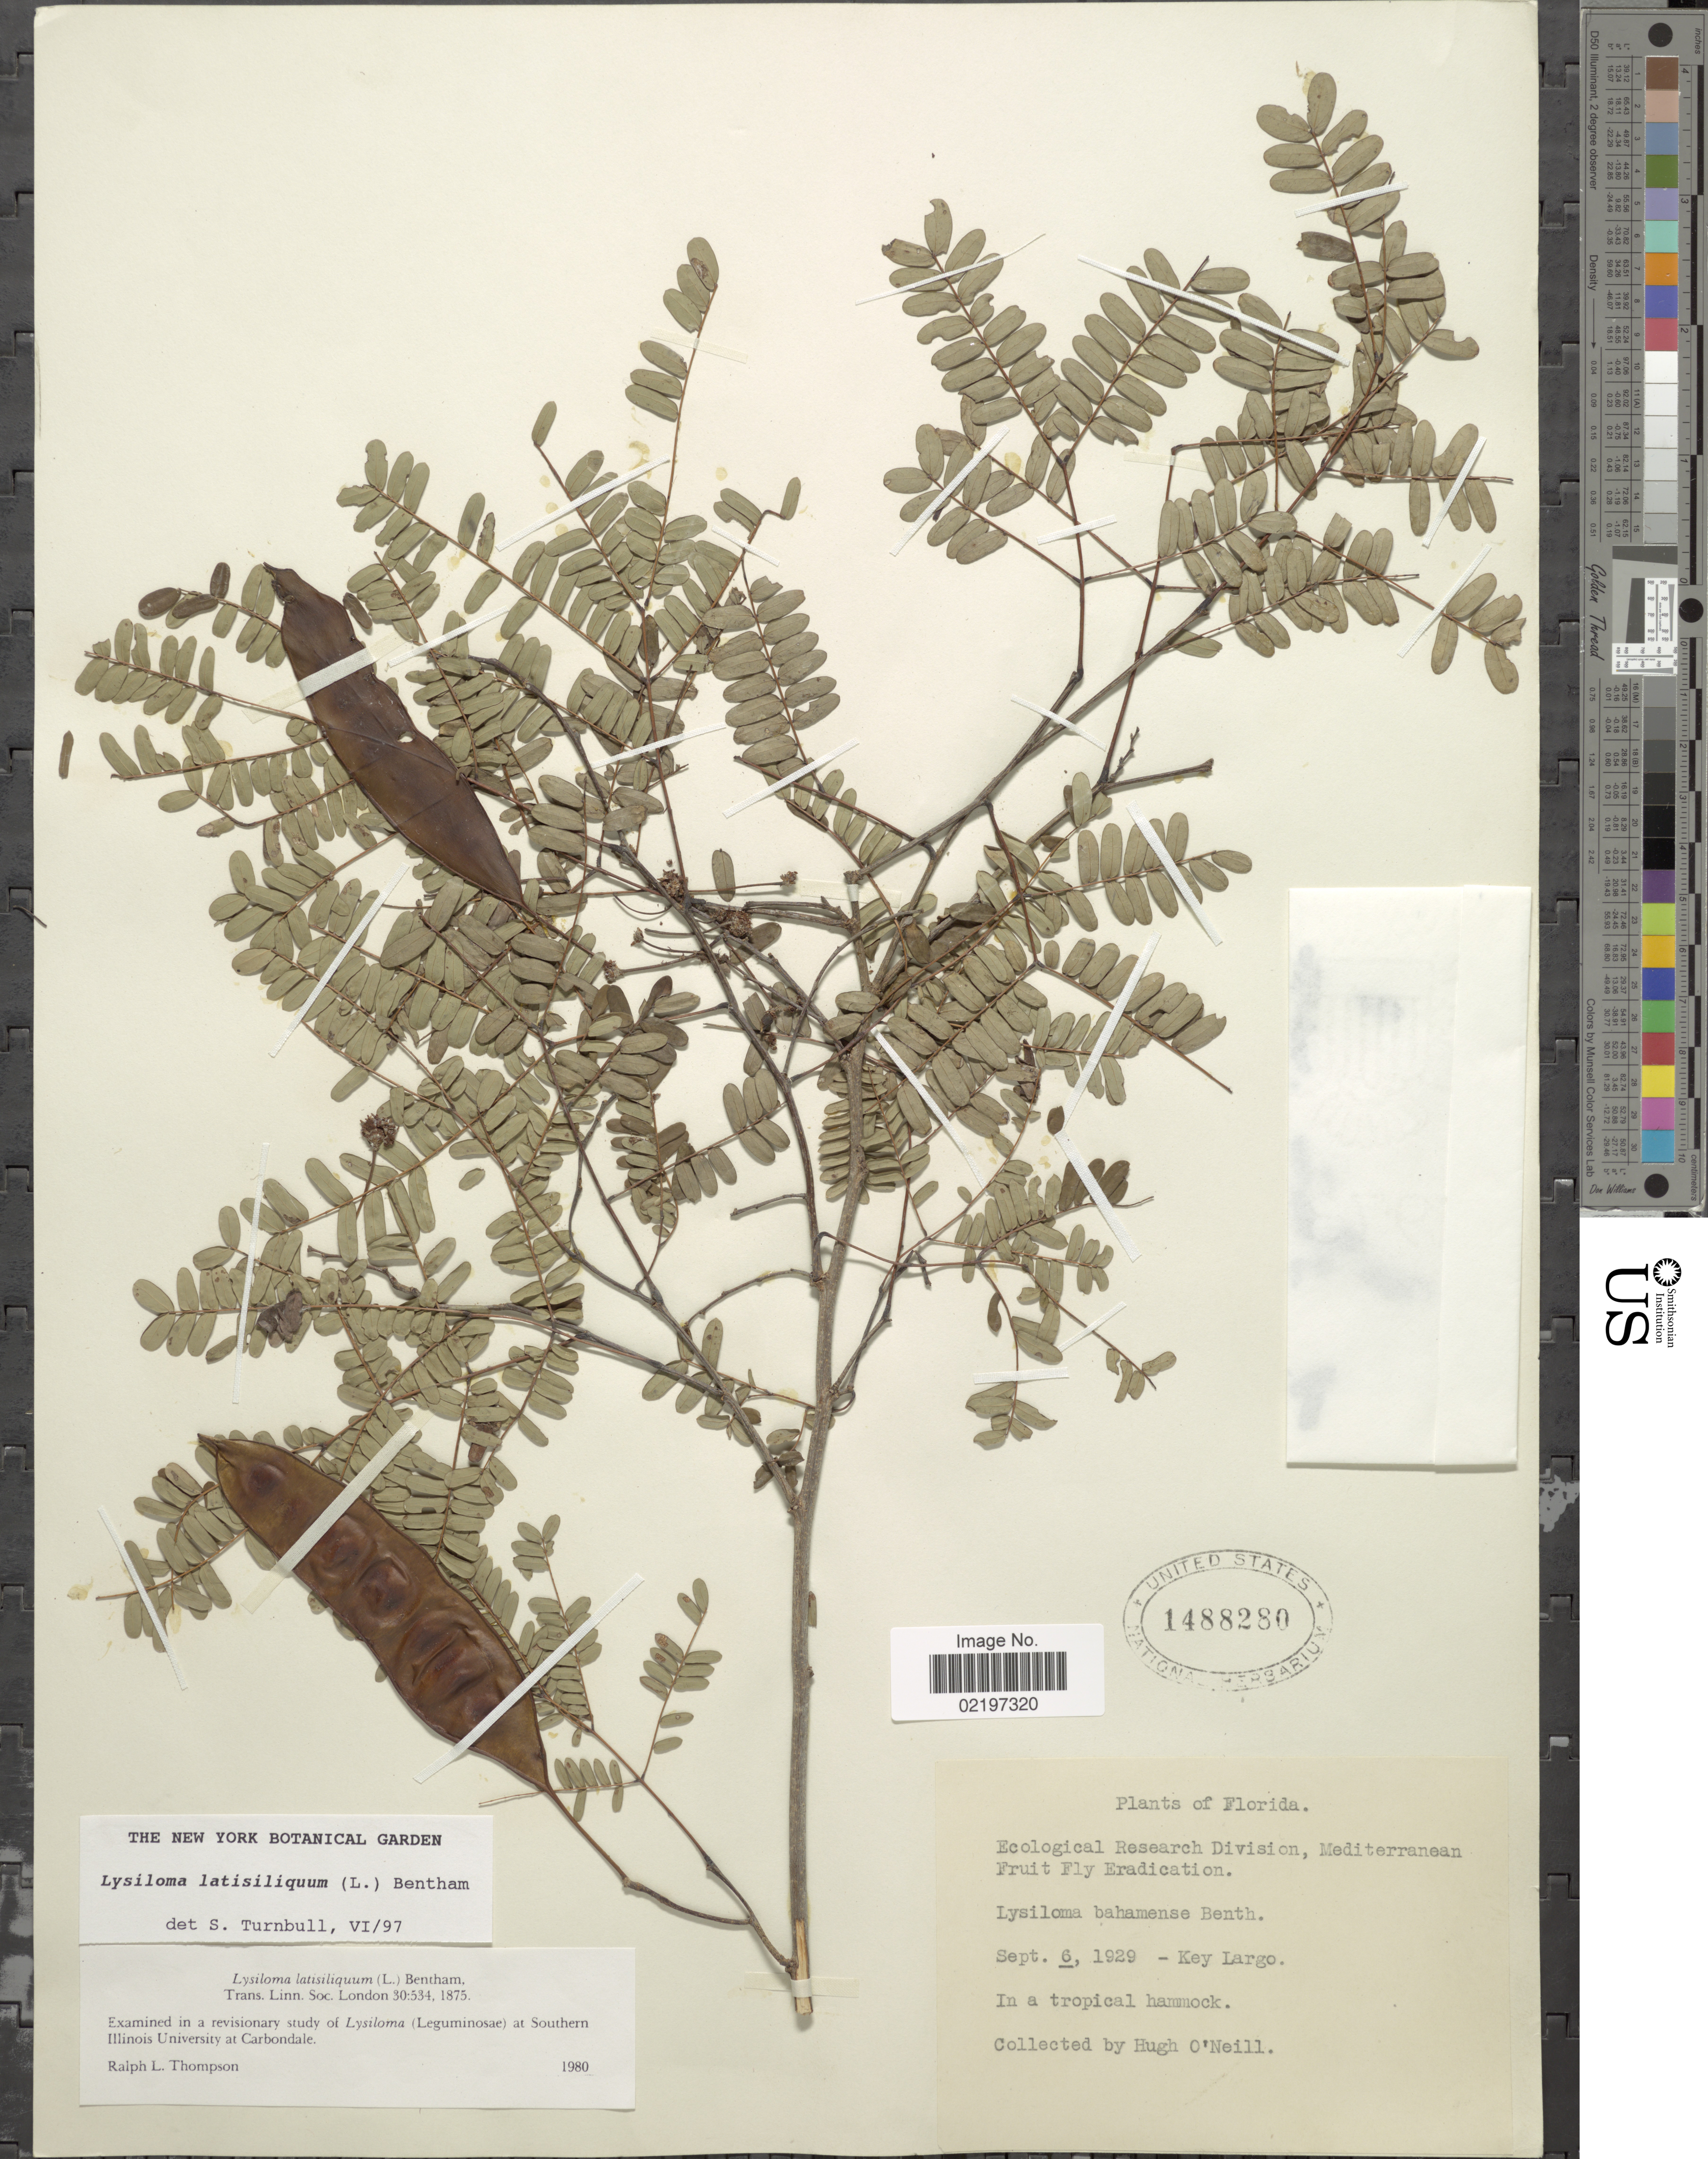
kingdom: Plantae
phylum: Tracheophyta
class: Magnoliopsida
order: Fabales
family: Fabaceae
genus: Lysiloma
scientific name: Lysiloma latisiliquum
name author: (L.) Benth.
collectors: H. O'Neill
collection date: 1929-09-06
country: United States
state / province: Florida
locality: Key Largo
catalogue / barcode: US 1488280